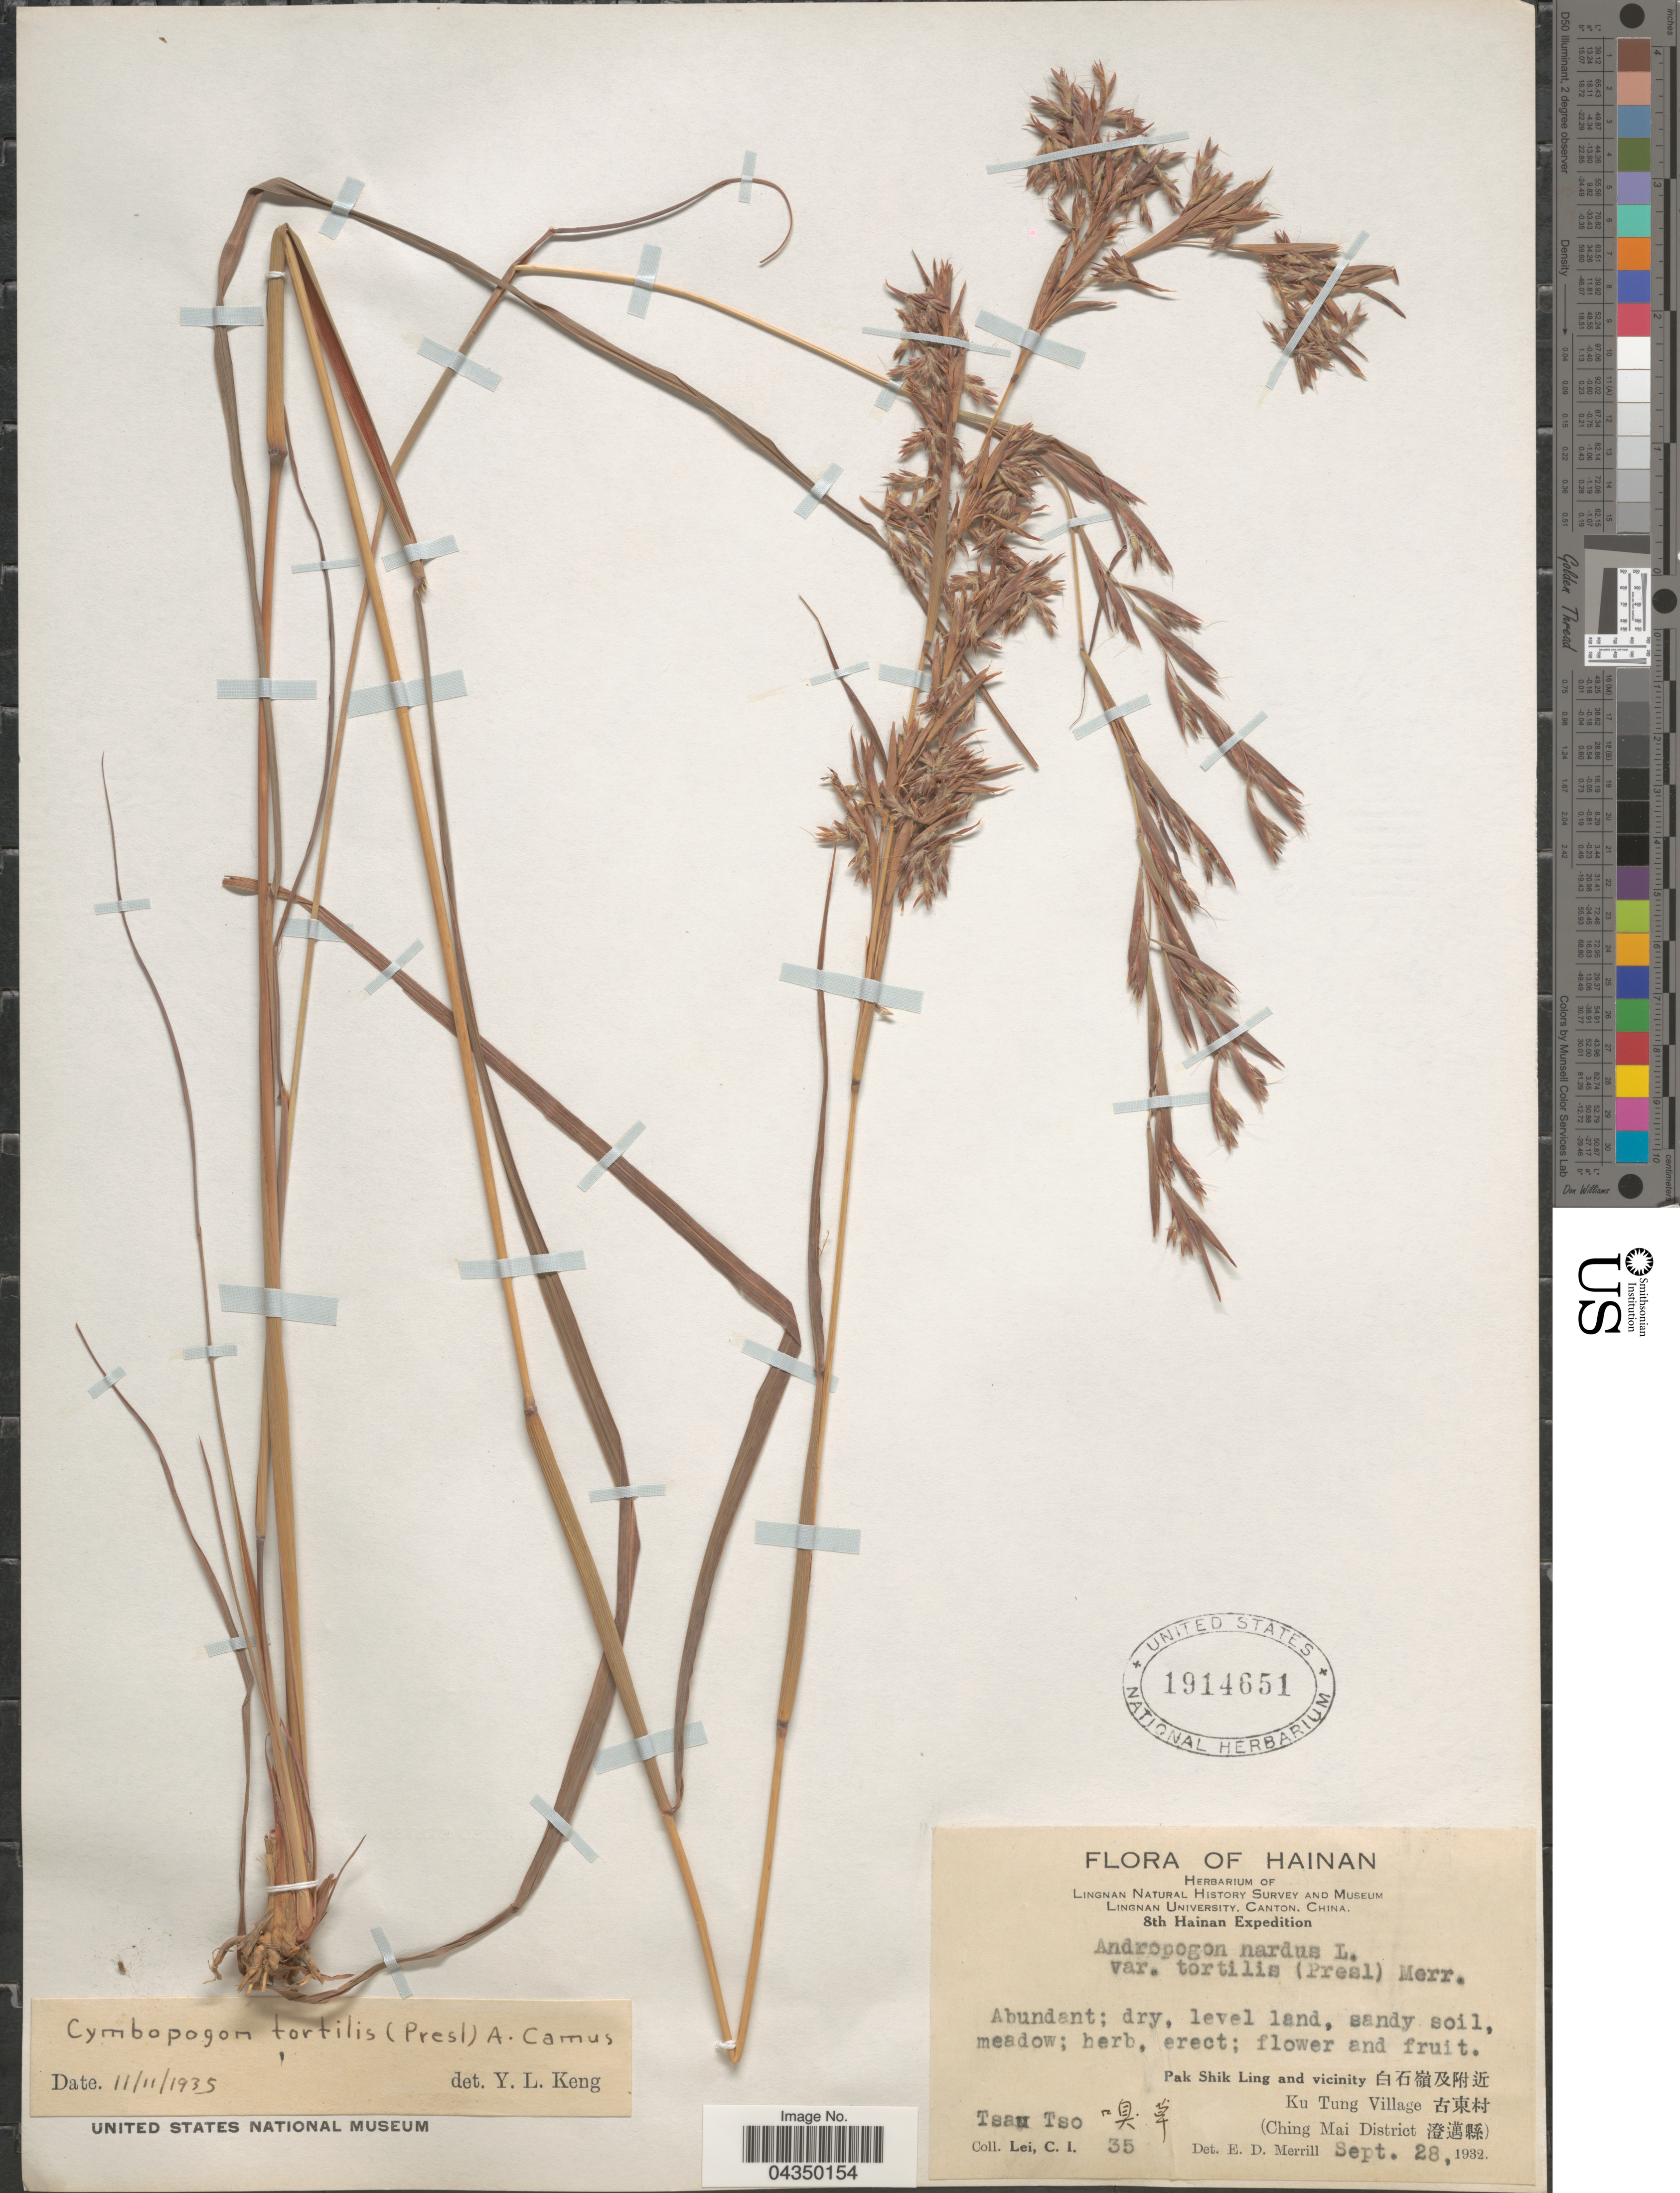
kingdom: Plantae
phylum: Tracheophyta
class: Liliopsida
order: Poales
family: Poaceae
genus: Cymbopogon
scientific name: Cymbopogon tortilis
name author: (J. Presl) A. Camus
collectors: C. I. Lei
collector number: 35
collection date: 1932-09-28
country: China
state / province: Hainan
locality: Lingnan Natural History Survey and Museum Lingnan University, Canton, China. 8th Hainan Expedition. Pak Shik Ling and vicinity X. Ku Tung Village X. (Ching Mai District X).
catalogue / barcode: US 1914651